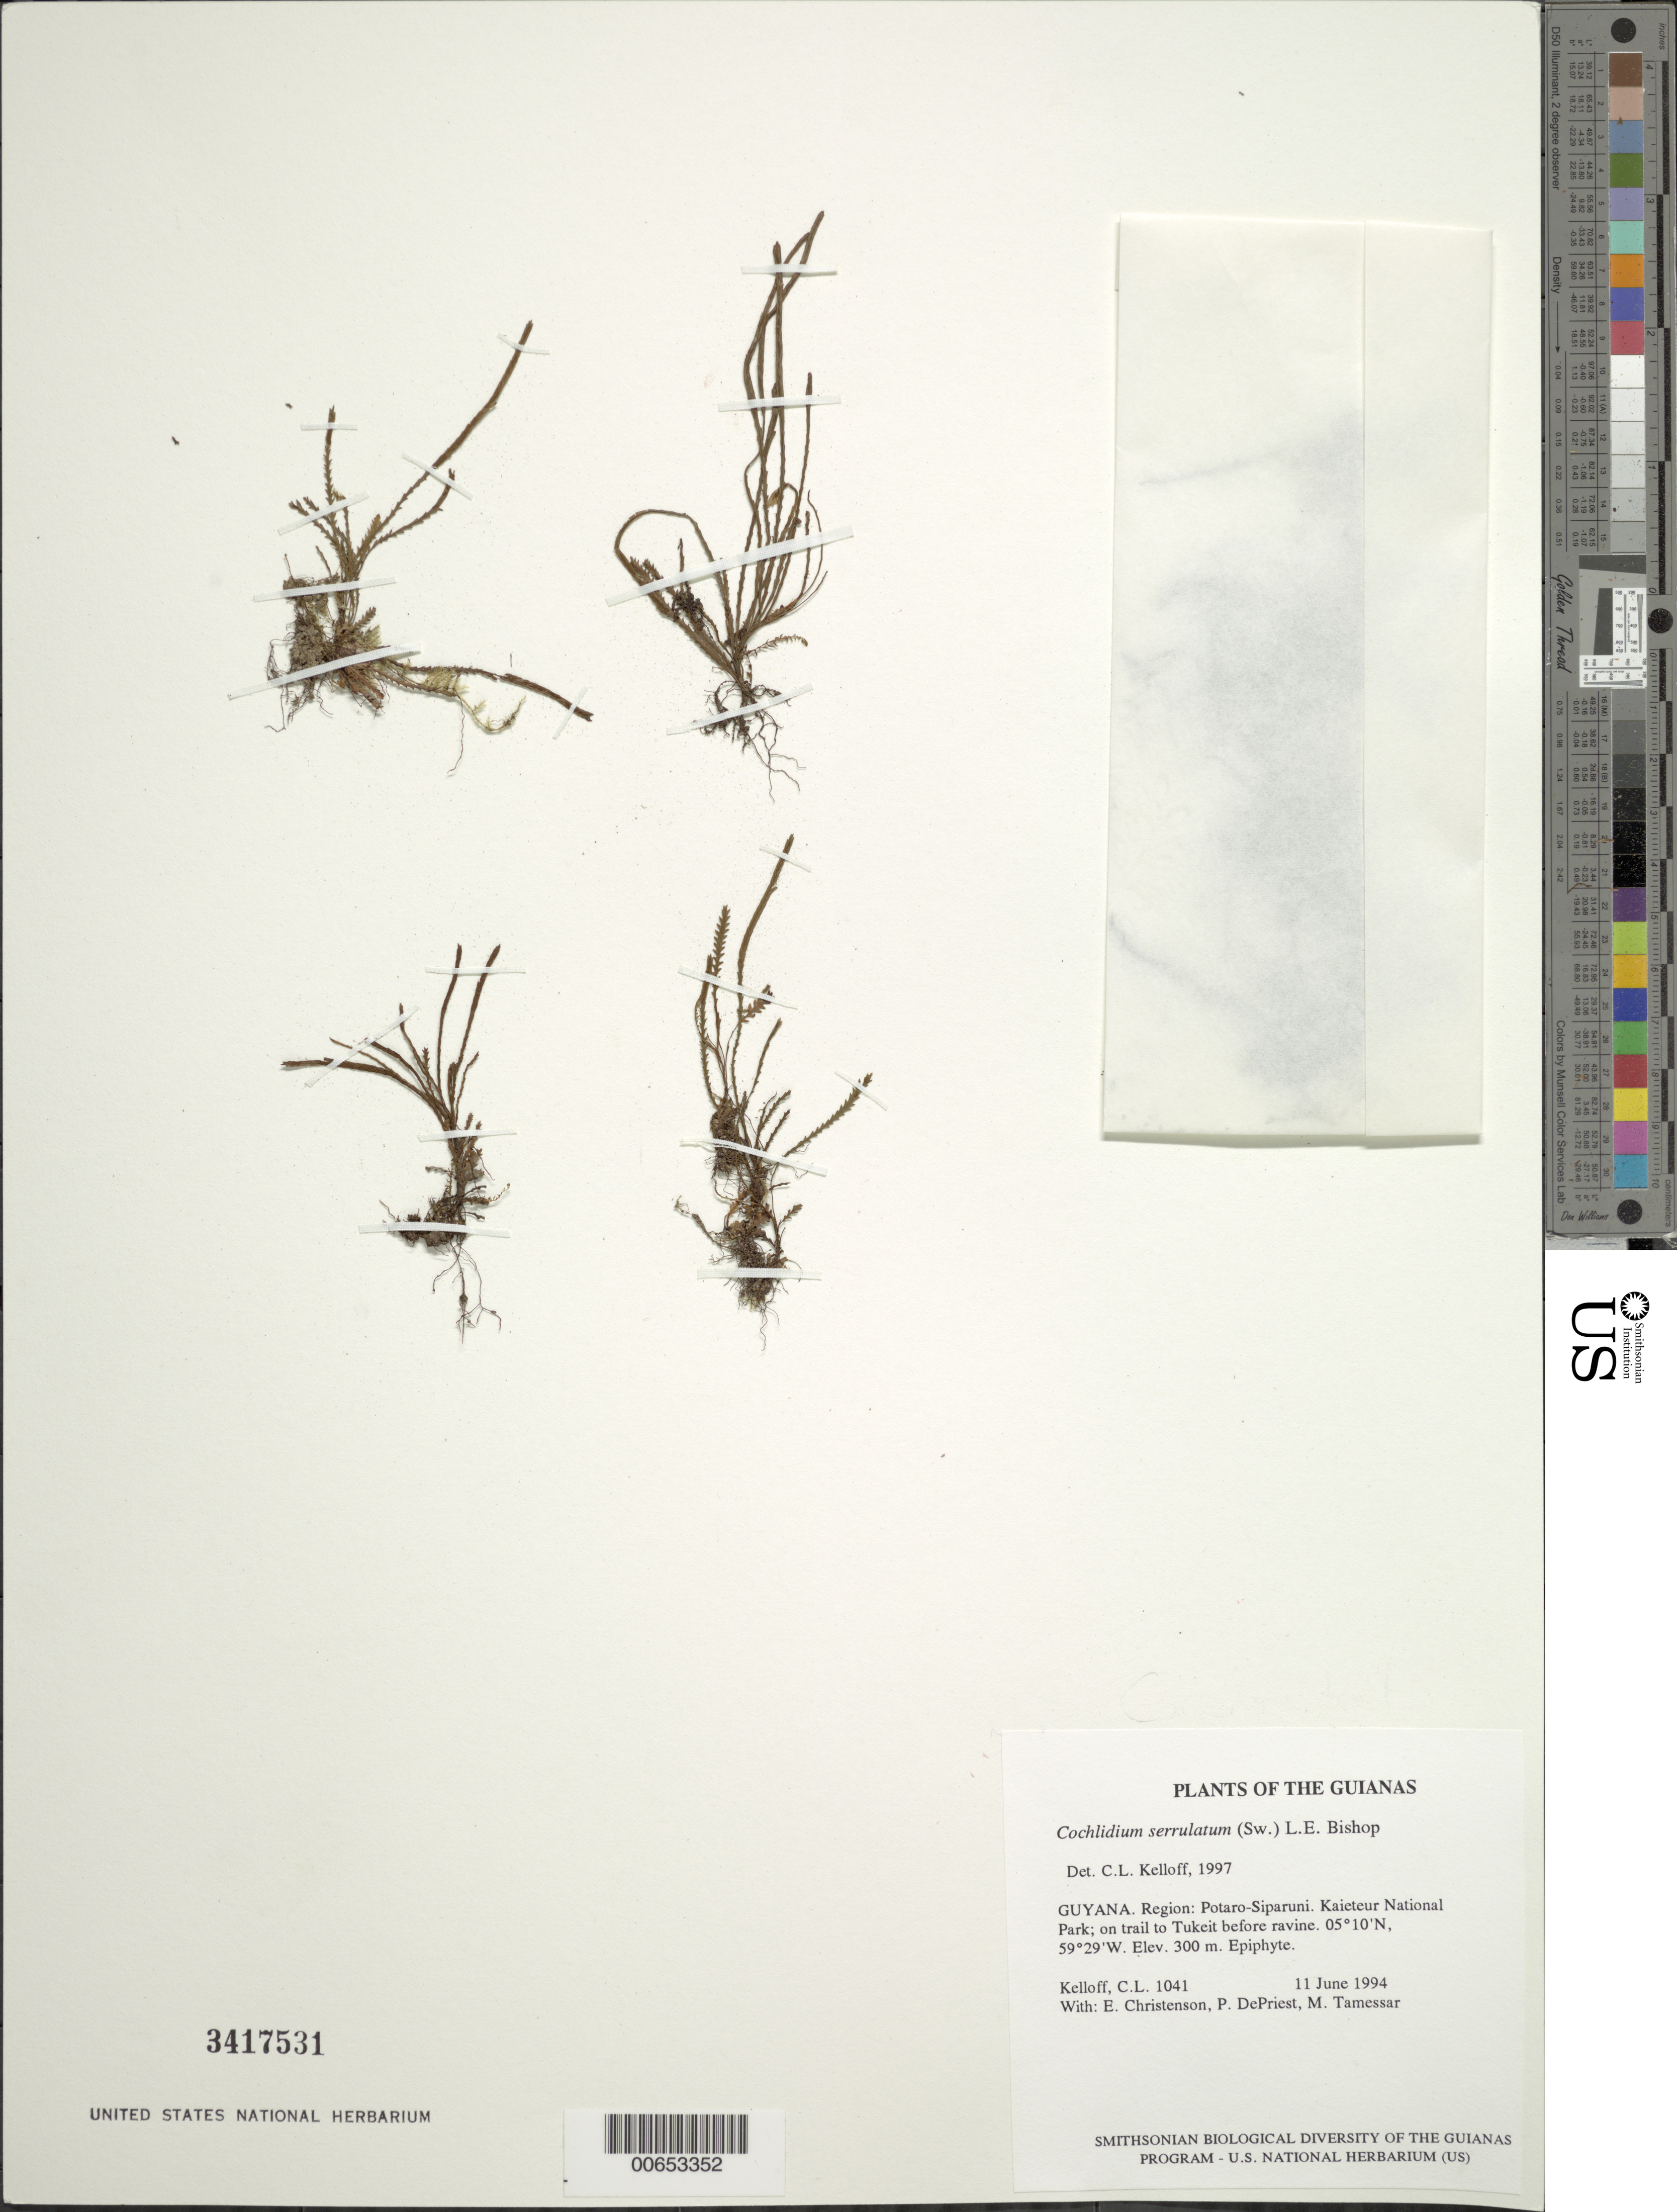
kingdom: Plantae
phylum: Tracheophyta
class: Polypodiopsida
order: Polypodiales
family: Polypodiaceae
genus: Cochlidium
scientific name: Cochlidium serrulatum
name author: (Sw.) L.E. Bishop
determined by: Kelloff, Carol L., (US), Smithsonian Institution - National Museum of Natural History (UNITED STATES)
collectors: C. L. Kelloff, E. A. Christenson, P. DePriest & M. Tamessar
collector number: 1041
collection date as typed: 11 June 1994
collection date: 1994-06-11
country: Guyana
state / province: Potaro-Siparuni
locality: Kaieteur National Park; on trail to Tukeit before ravine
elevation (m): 300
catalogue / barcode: US 3417531